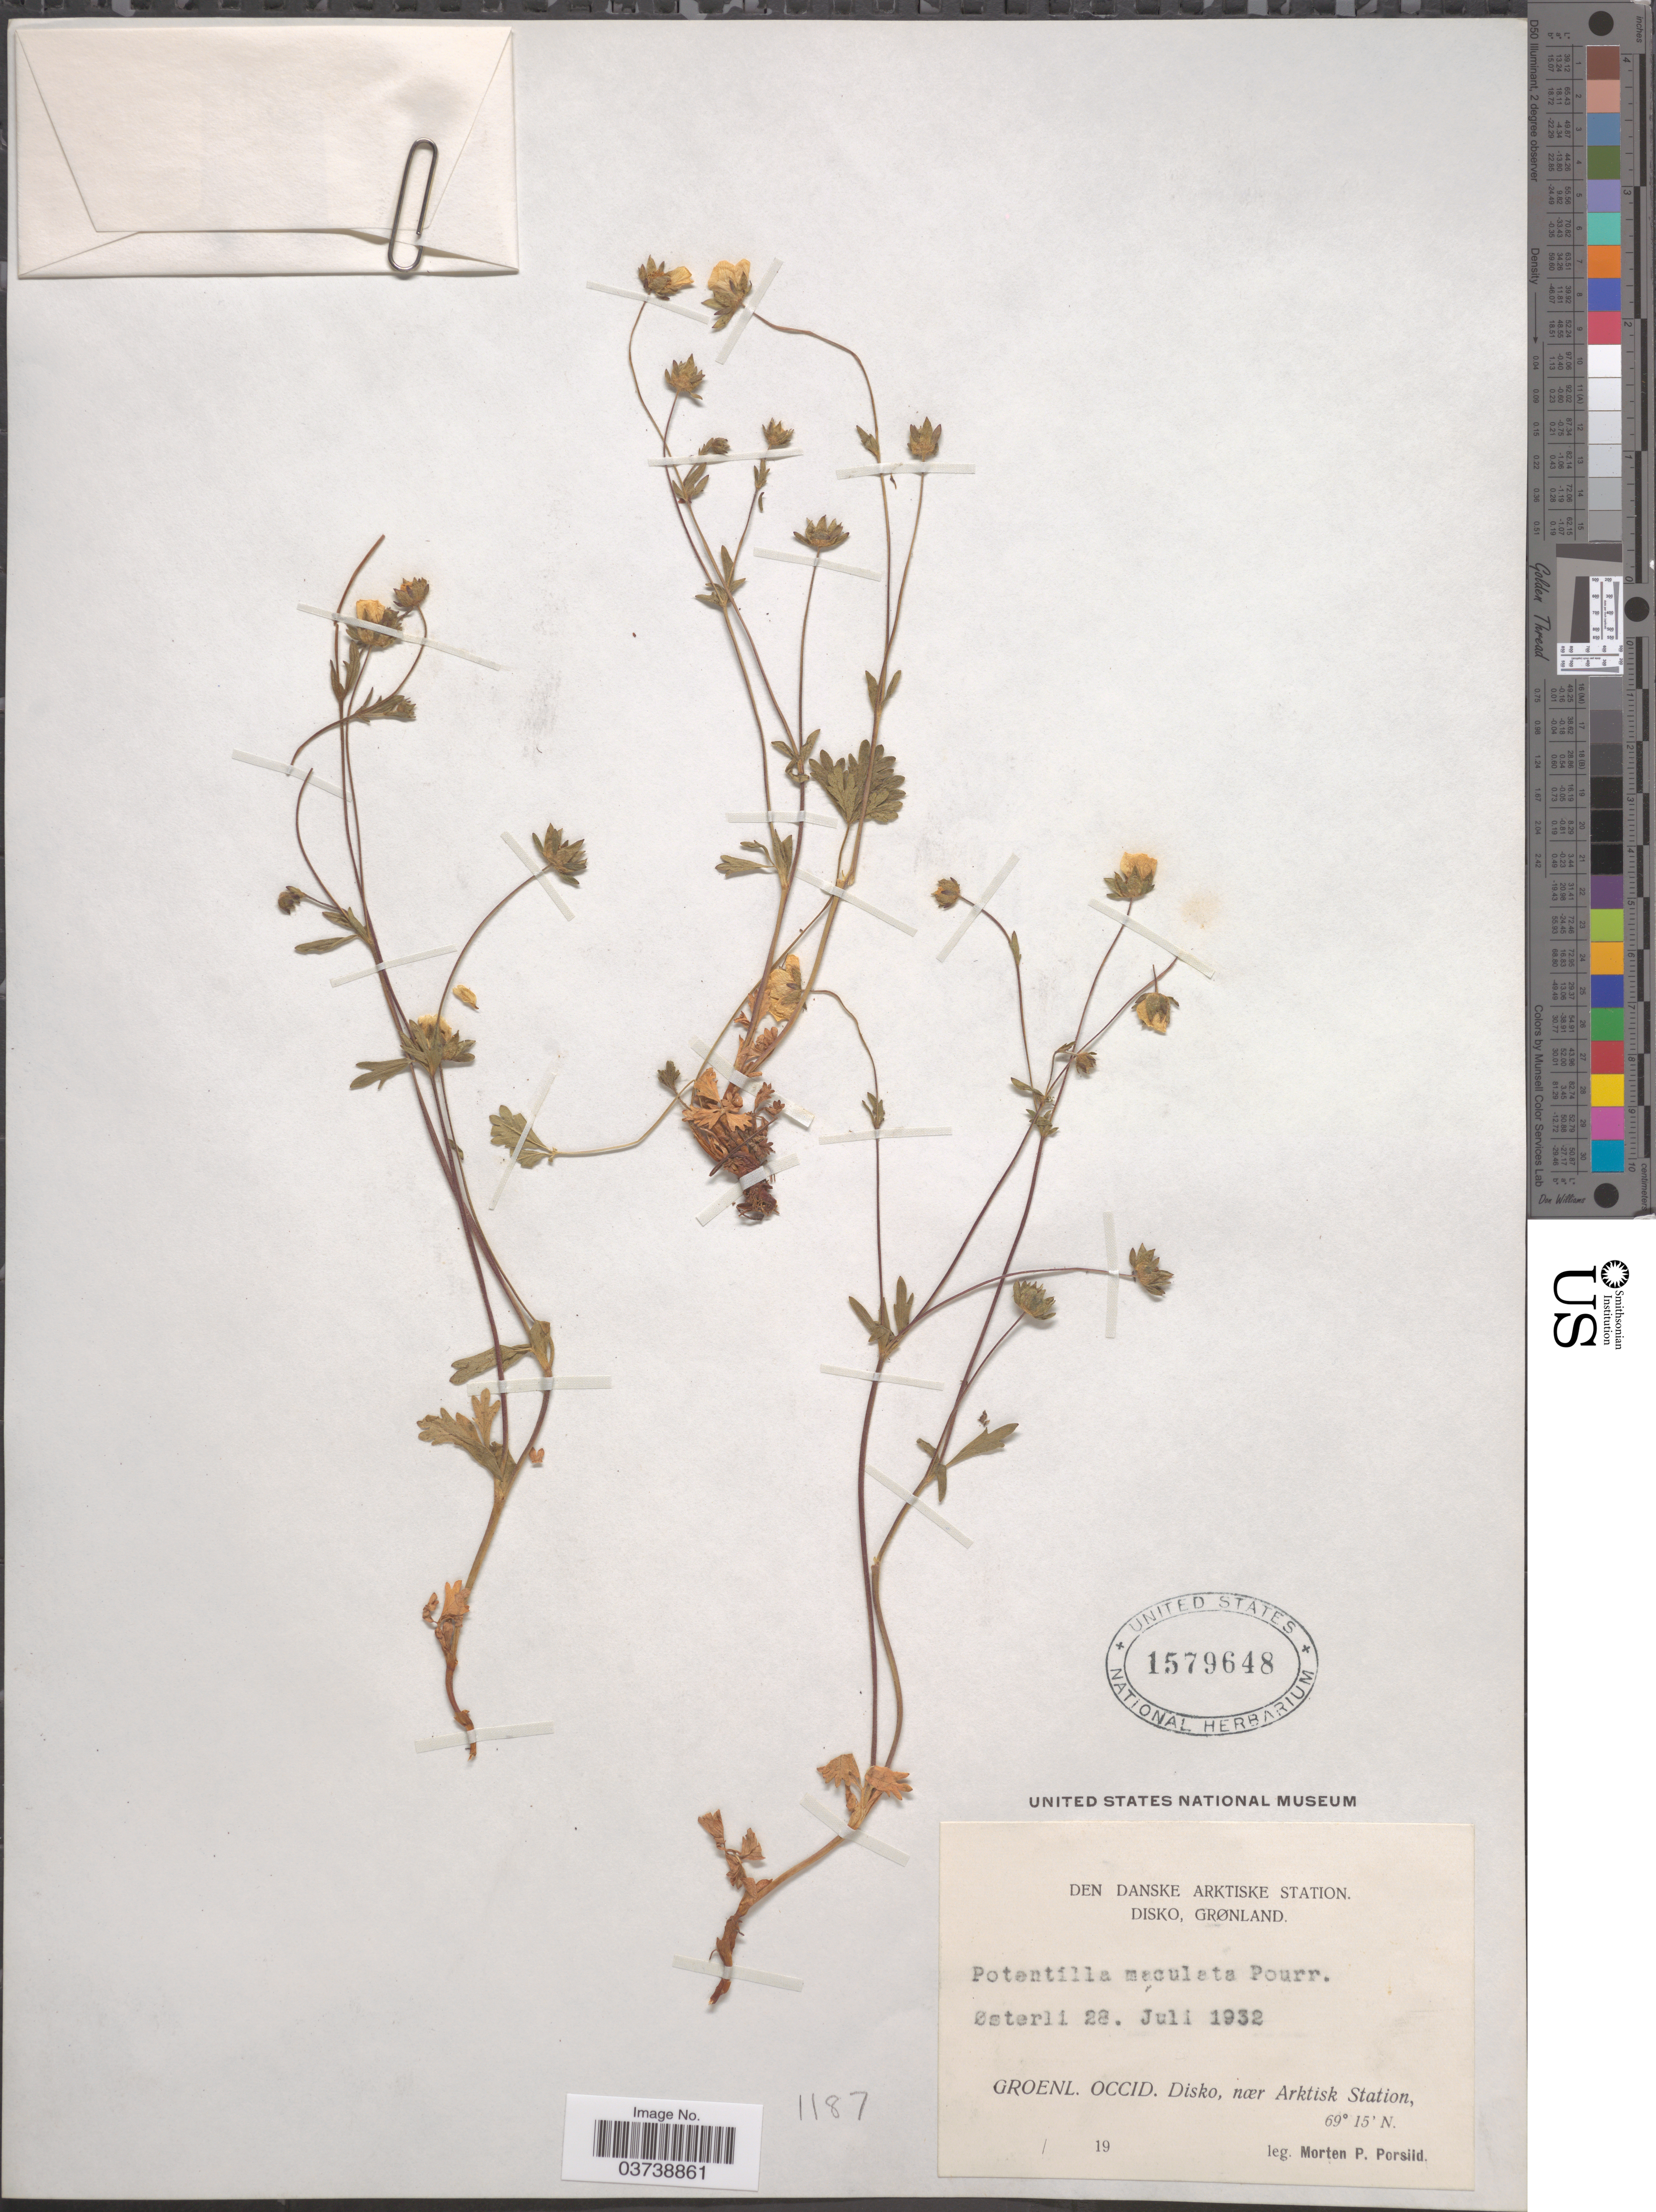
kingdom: Plantae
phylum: Tracheophyta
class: Magnoliopsida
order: Rosales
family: Rosaceae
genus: Potentilla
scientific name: Potentilla crantzii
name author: (Crantz) Beck ex Fritsch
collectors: M. P. Porsild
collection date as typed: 19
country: Greenland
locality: Den Danske Arktiske Station. Disko, Grønland. Groenl. Occid. Disko, nær Arktisk Station.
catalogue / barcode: US 1579648